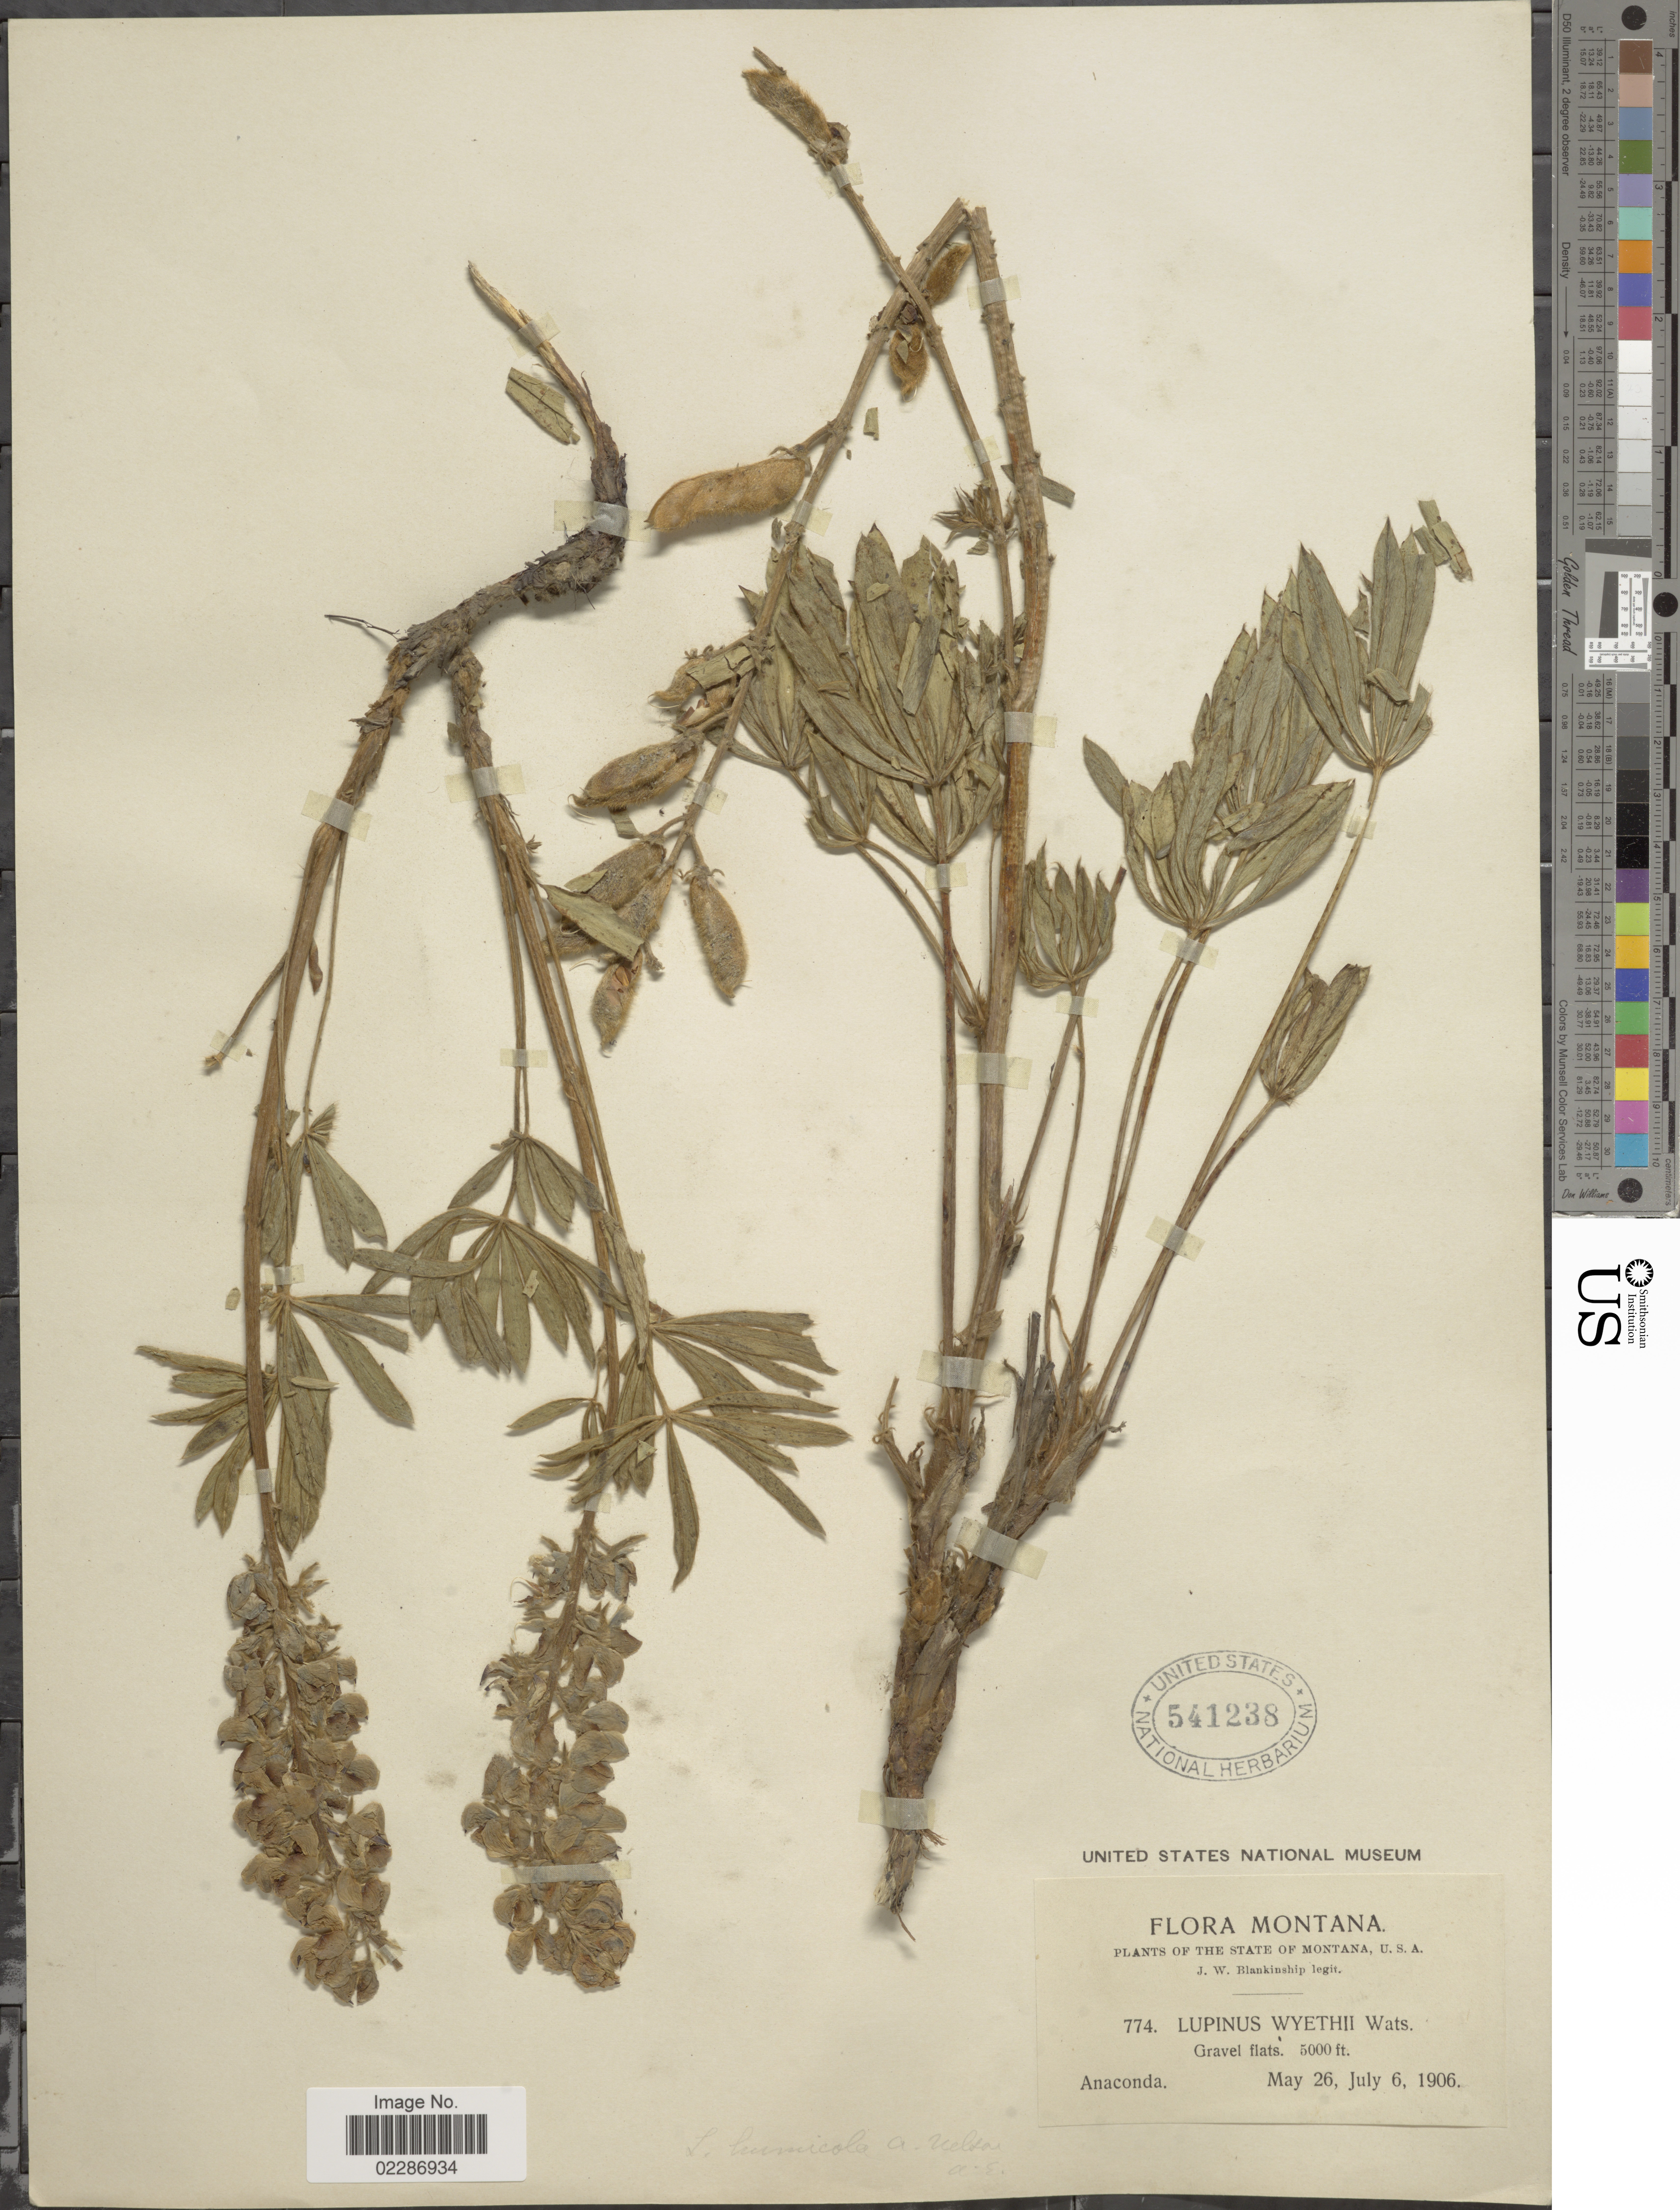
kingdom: Plantae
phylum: Tracheophyta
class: Magnoliopsida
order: Fabales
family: Fabaceae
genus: Lupinus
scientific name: Lupinus wyethii subsp. wyethii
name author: S. Watson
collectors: J. W. Blankinship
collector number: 774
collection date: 1906-05-26/1906-07-06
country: United States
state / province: Montana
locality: Gravel flats, Anaconda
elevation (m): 1524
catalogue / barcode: US 541238